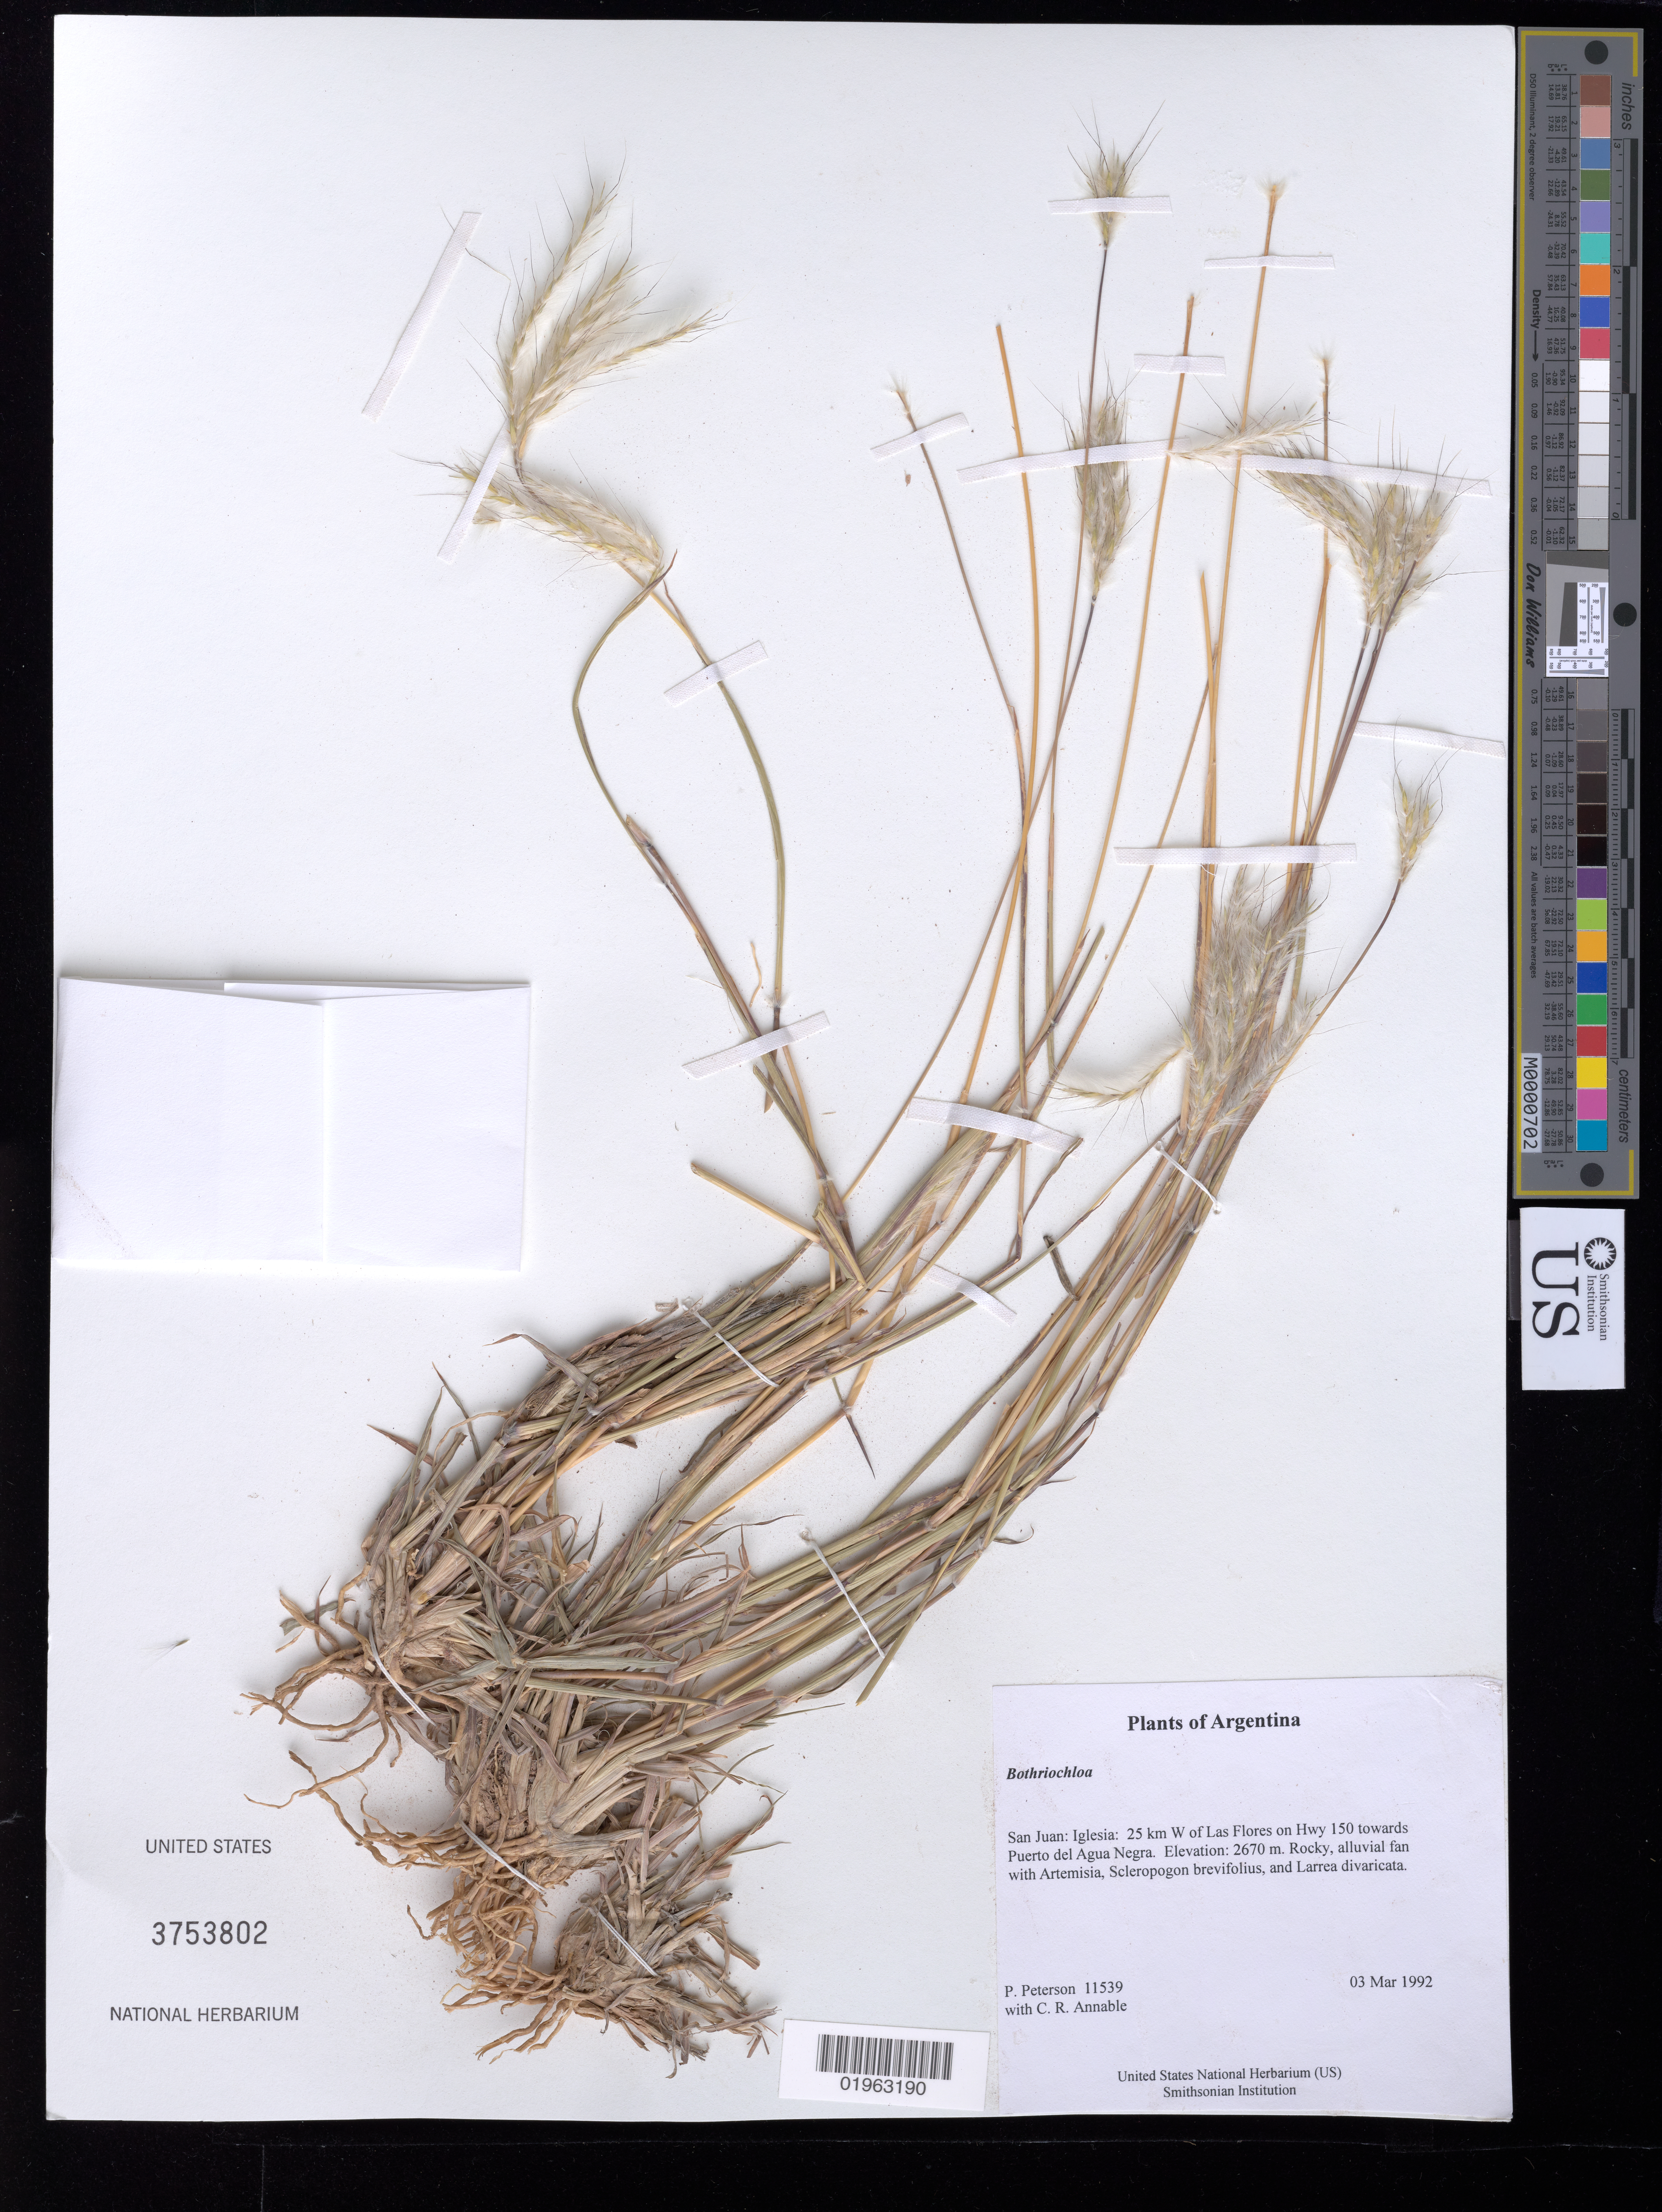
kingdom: Plantae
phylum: Tracheophyta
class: Liliopsida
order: Poales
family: Poaceae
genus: Bothriochloa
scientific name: Bothriochloa sp.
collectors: P. M. Peterson & C. R. Annable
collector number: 11539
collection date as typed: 03 Mar 1992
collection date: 1992-03-03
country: Argentina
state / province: San Juan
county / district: Iglesia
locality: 25 km W of Las Flores on Hwy 150 towards Puerto del Agua Negra.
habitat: Rocky, alluvial fan with Artemisia, Scleropogon brevifolius, and Larrea divaricata.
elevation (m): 2670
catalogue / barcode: US 3753802